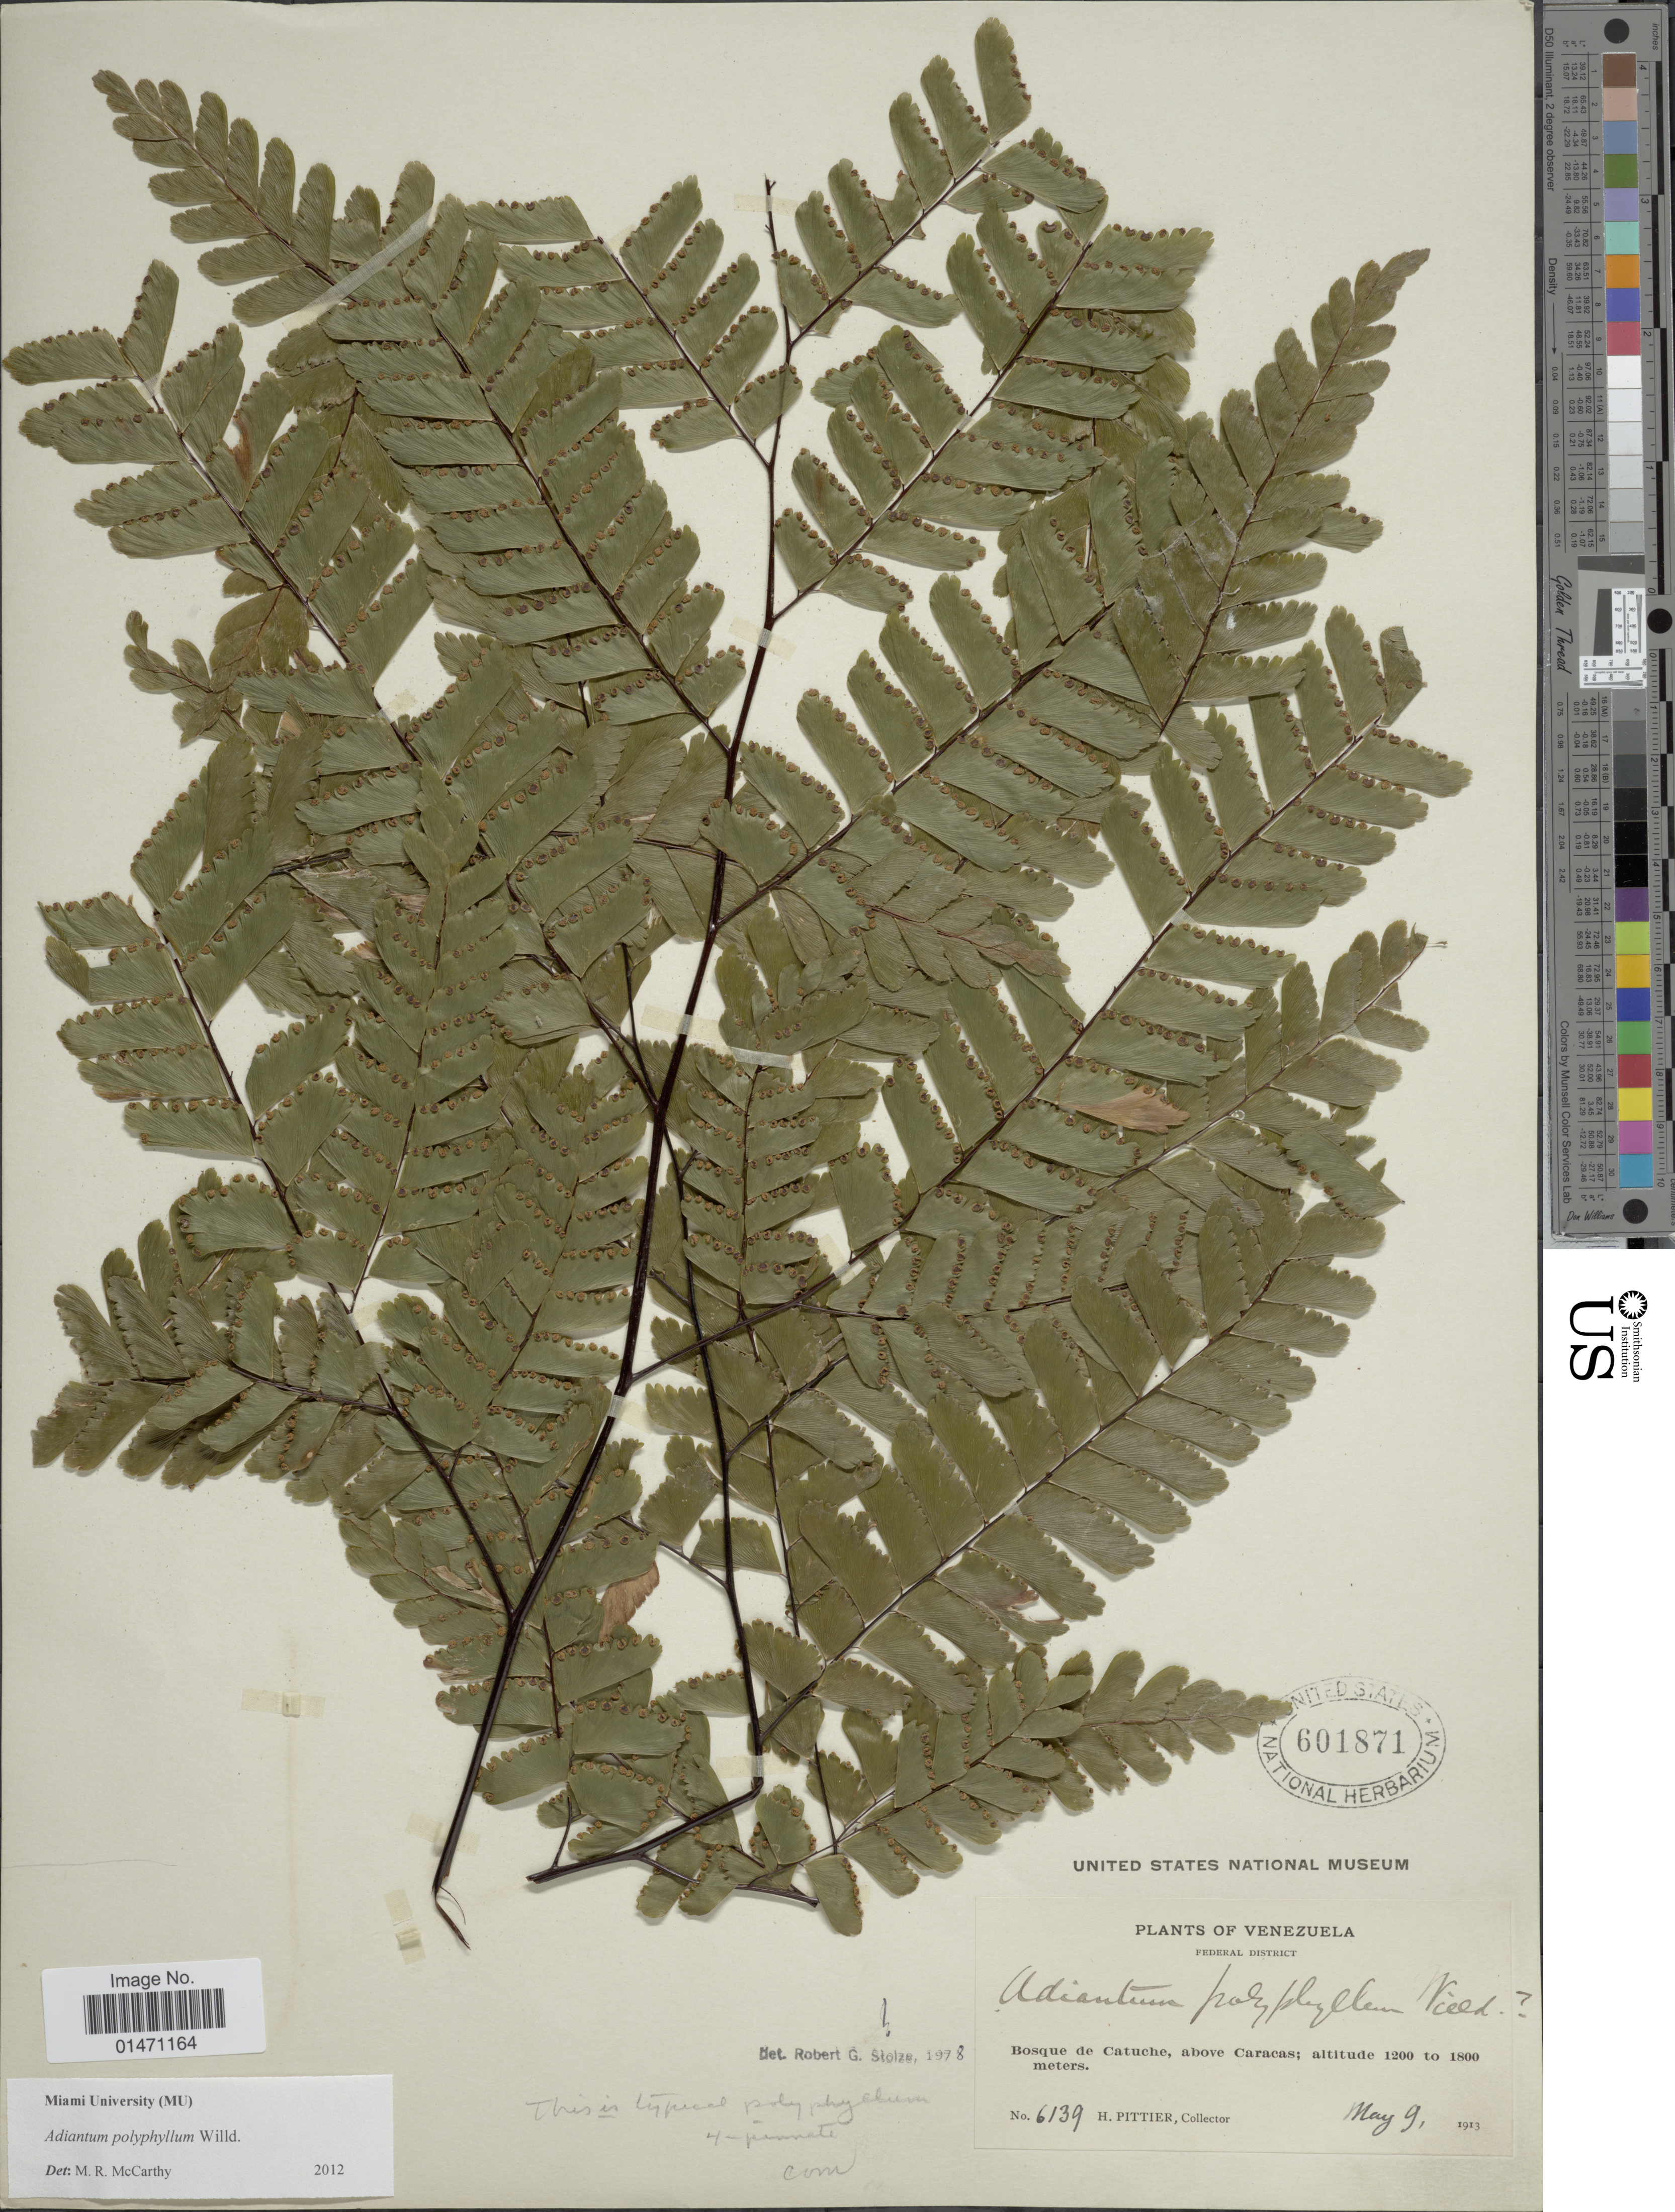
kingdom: Plantae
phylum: Tracheophyta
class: Polypodiopsida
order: Polypodiales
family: Pteridaceae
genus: Adiantum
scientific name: Adiantum polyphyllum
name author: Willd.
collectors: H. F. Pittier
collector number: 6139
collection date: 1913-05-09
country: Venezuela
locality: Venezuela, Federal District, Bosque de Catuche, above Caracas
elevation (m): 1200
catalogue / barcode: US 601871